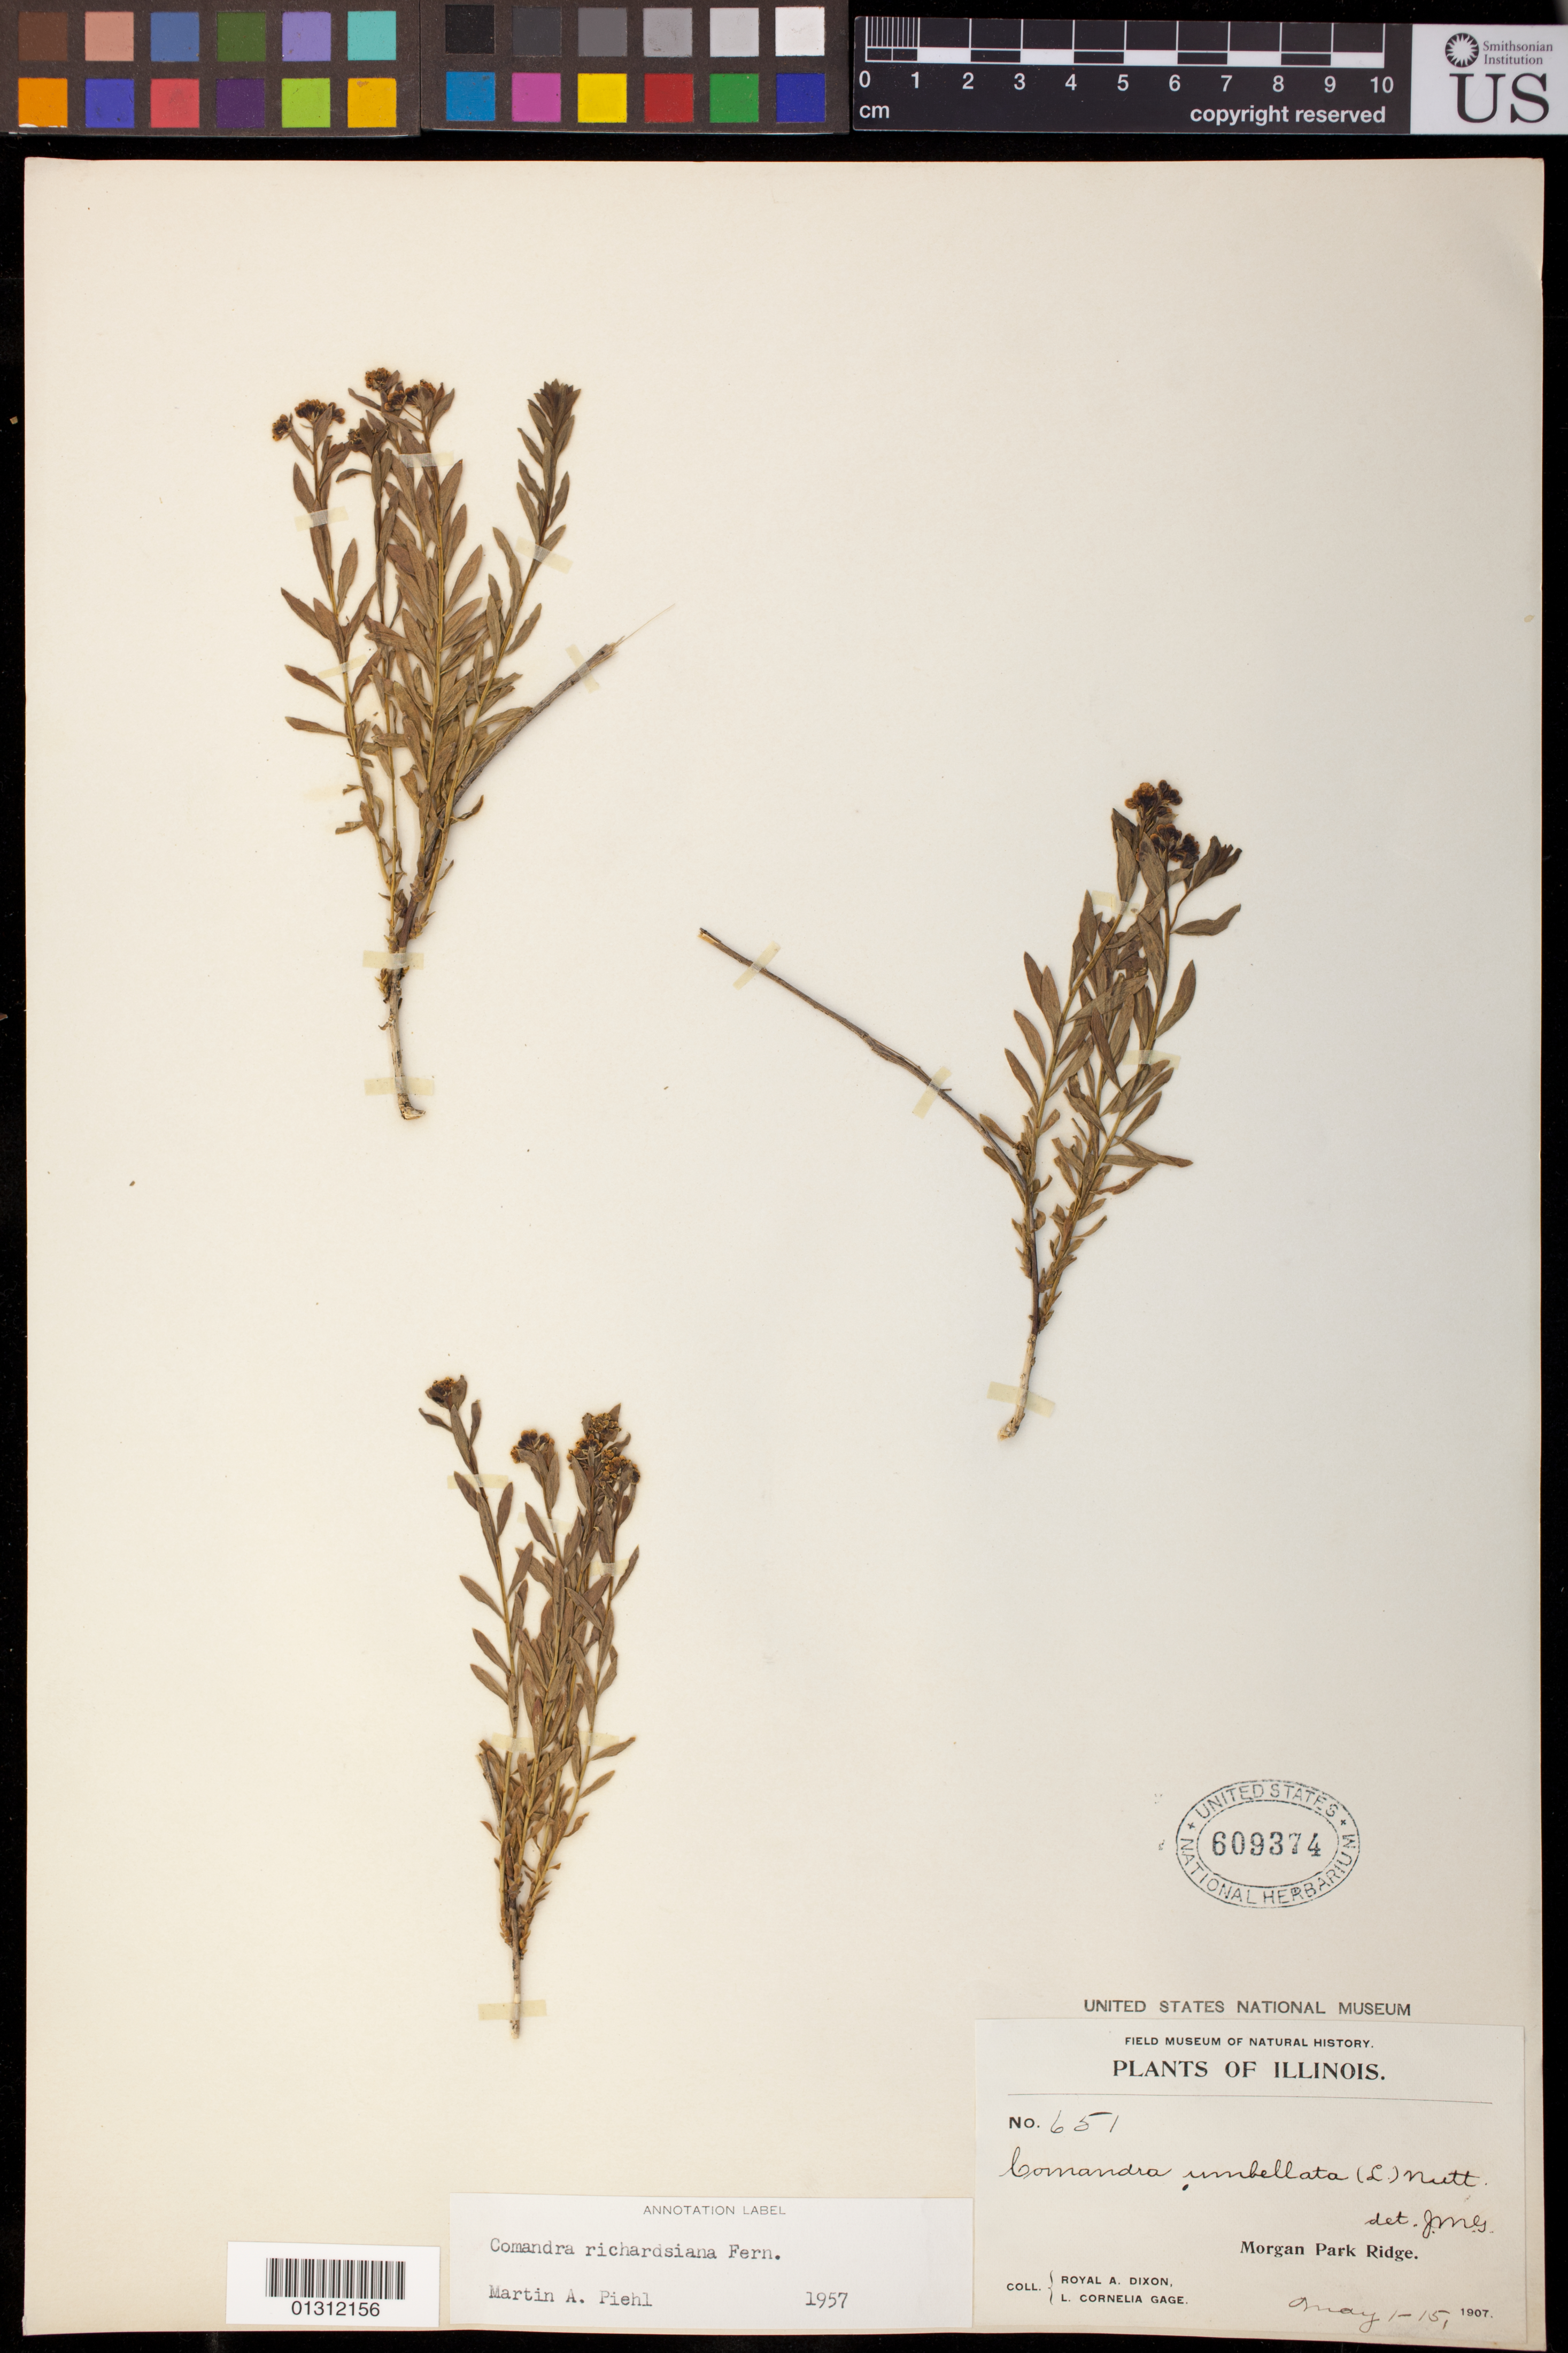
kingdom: Plantae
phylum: Tracheophyta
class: Magnoliopsida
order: Santalales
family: Comandraceae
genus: Comandra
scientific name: Comandra richardsiana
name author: Fernald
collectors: R. A. Dixon & L. Gage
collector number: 651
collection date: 1907-05-01/1907-05-15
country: United States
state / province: Illinois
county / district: Cook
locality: Morgan Park Ridge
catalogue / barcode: US 609374